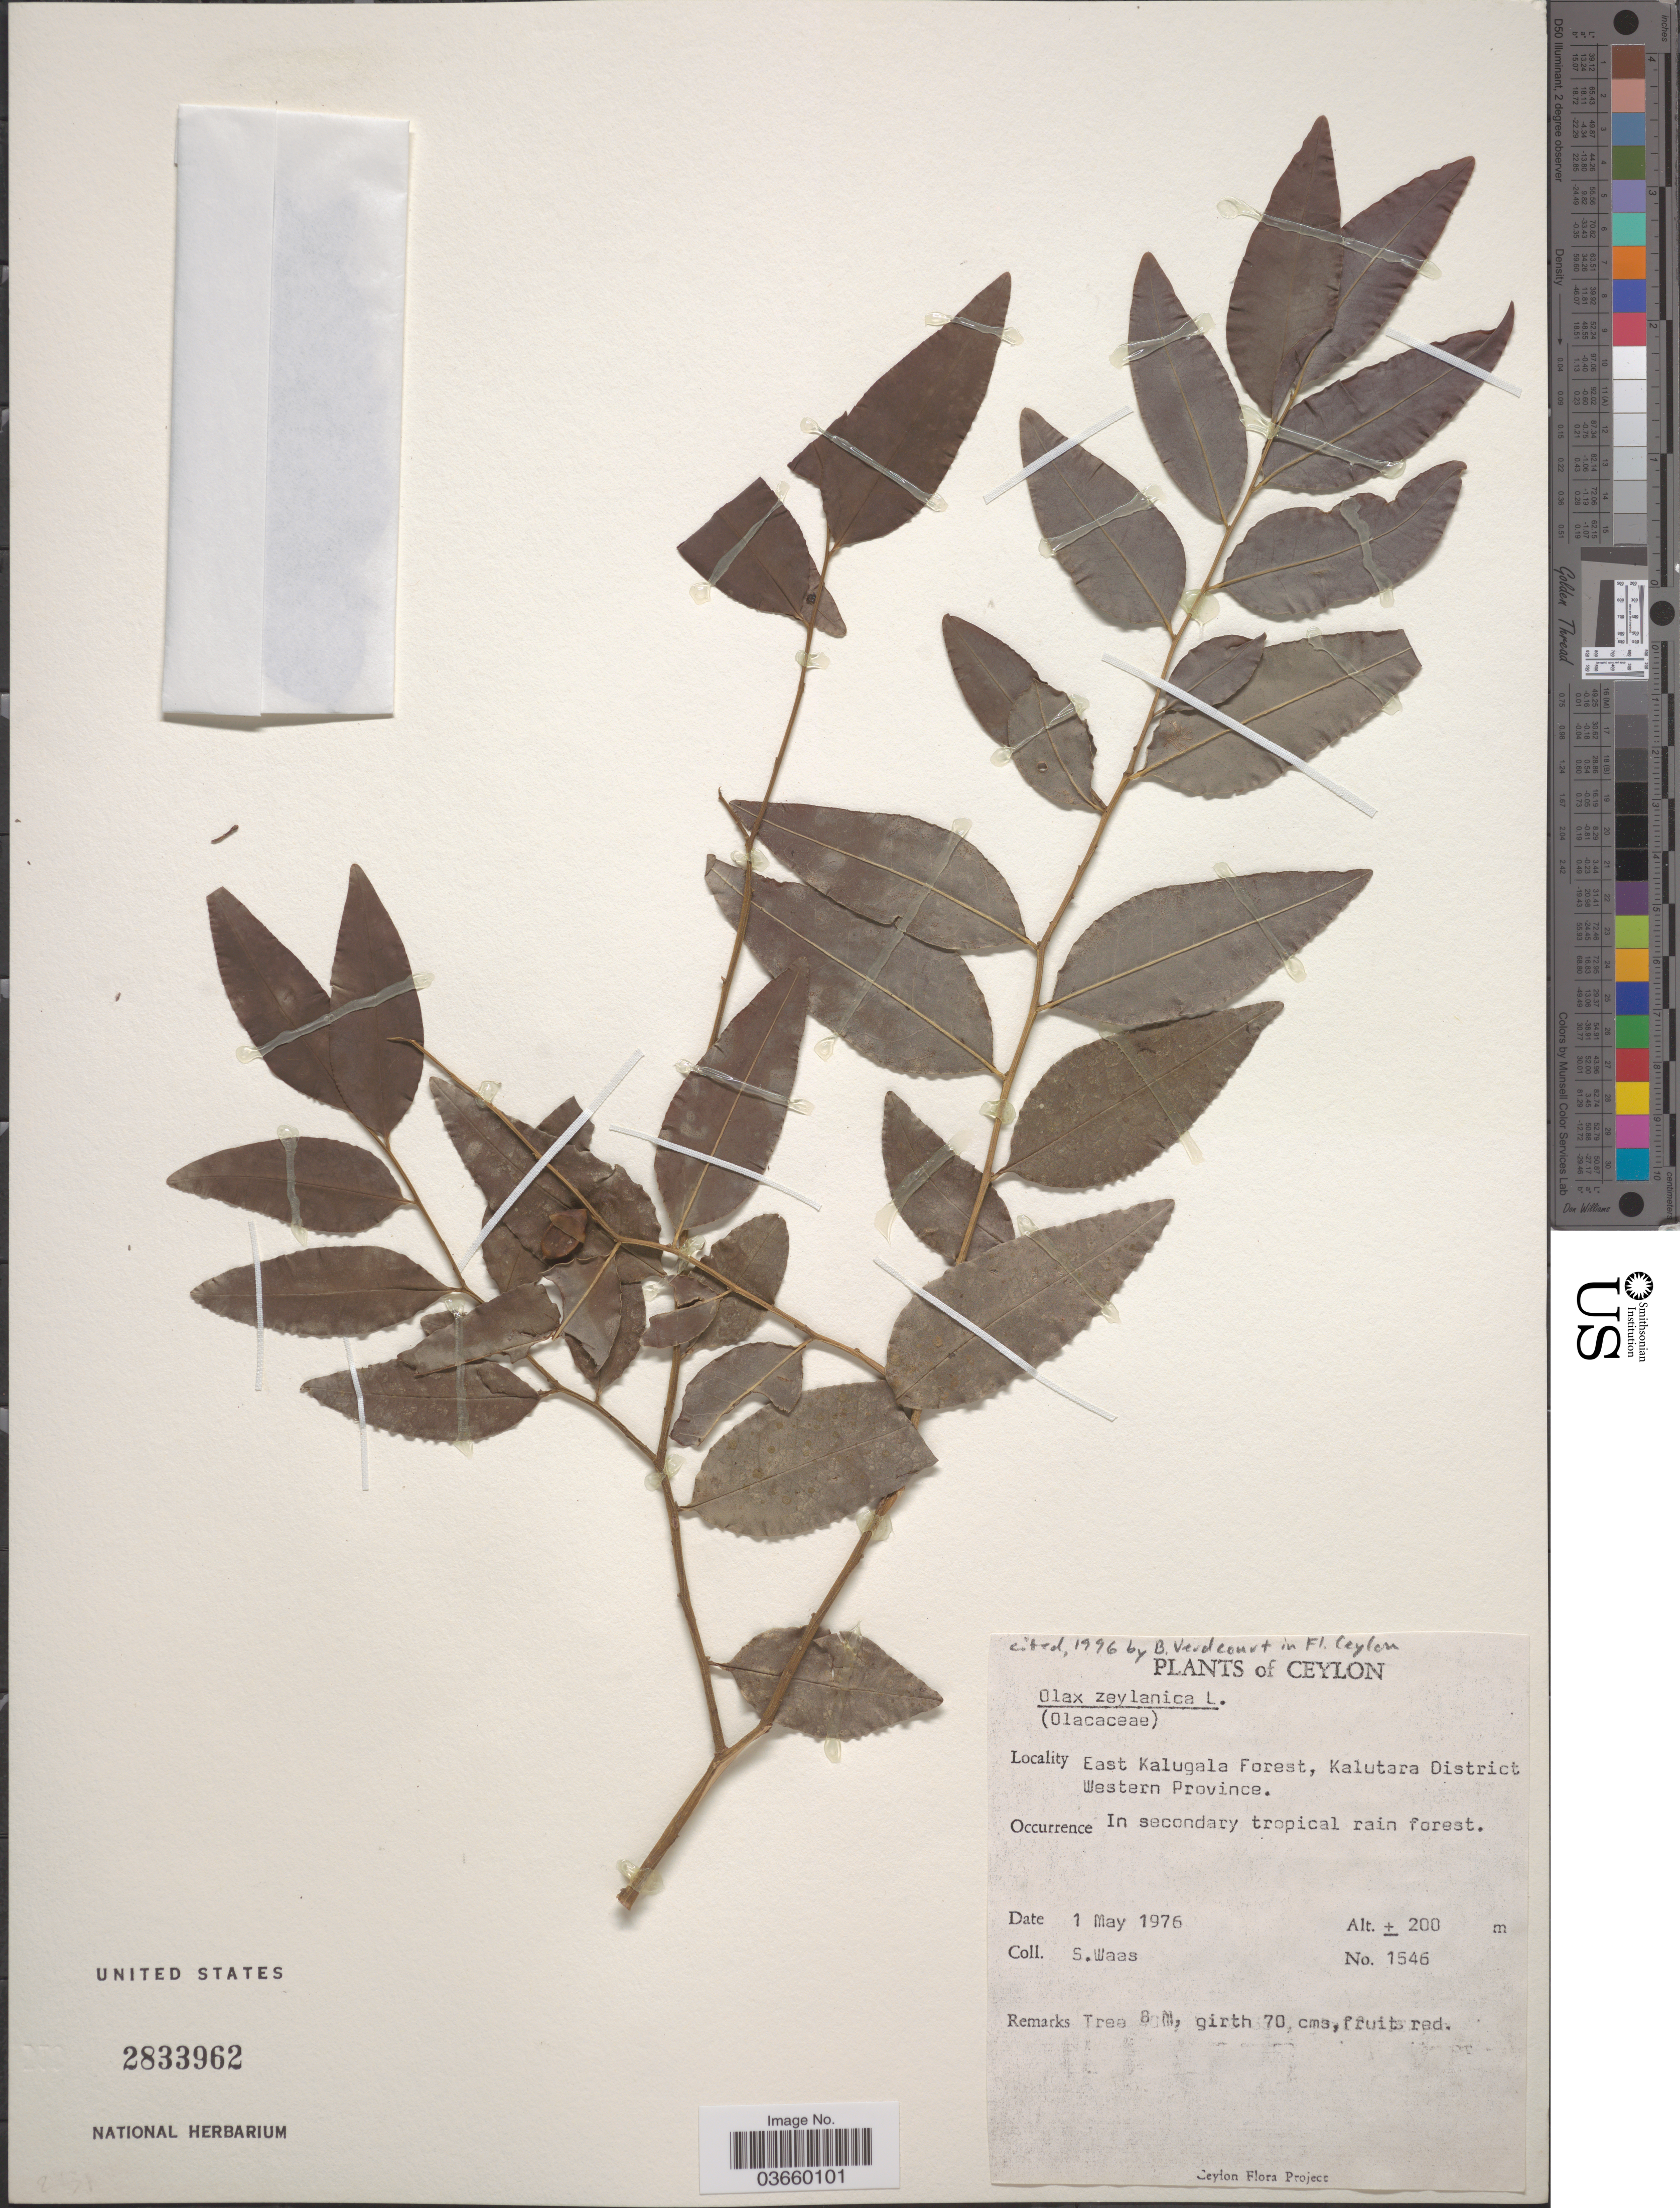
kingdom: Plantae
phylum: Tracheophyta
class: Magnoliopsida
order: Santalales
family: Olacaceae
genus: Olax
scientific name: Olax zeylanica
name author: L.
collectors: S. Waas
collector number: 1546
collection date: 1976-05-01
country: Sri Lanka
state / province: Western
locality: Ceylon. East Kalugala Forest, Kalutara District.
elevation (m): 200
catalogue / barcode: US 2833962